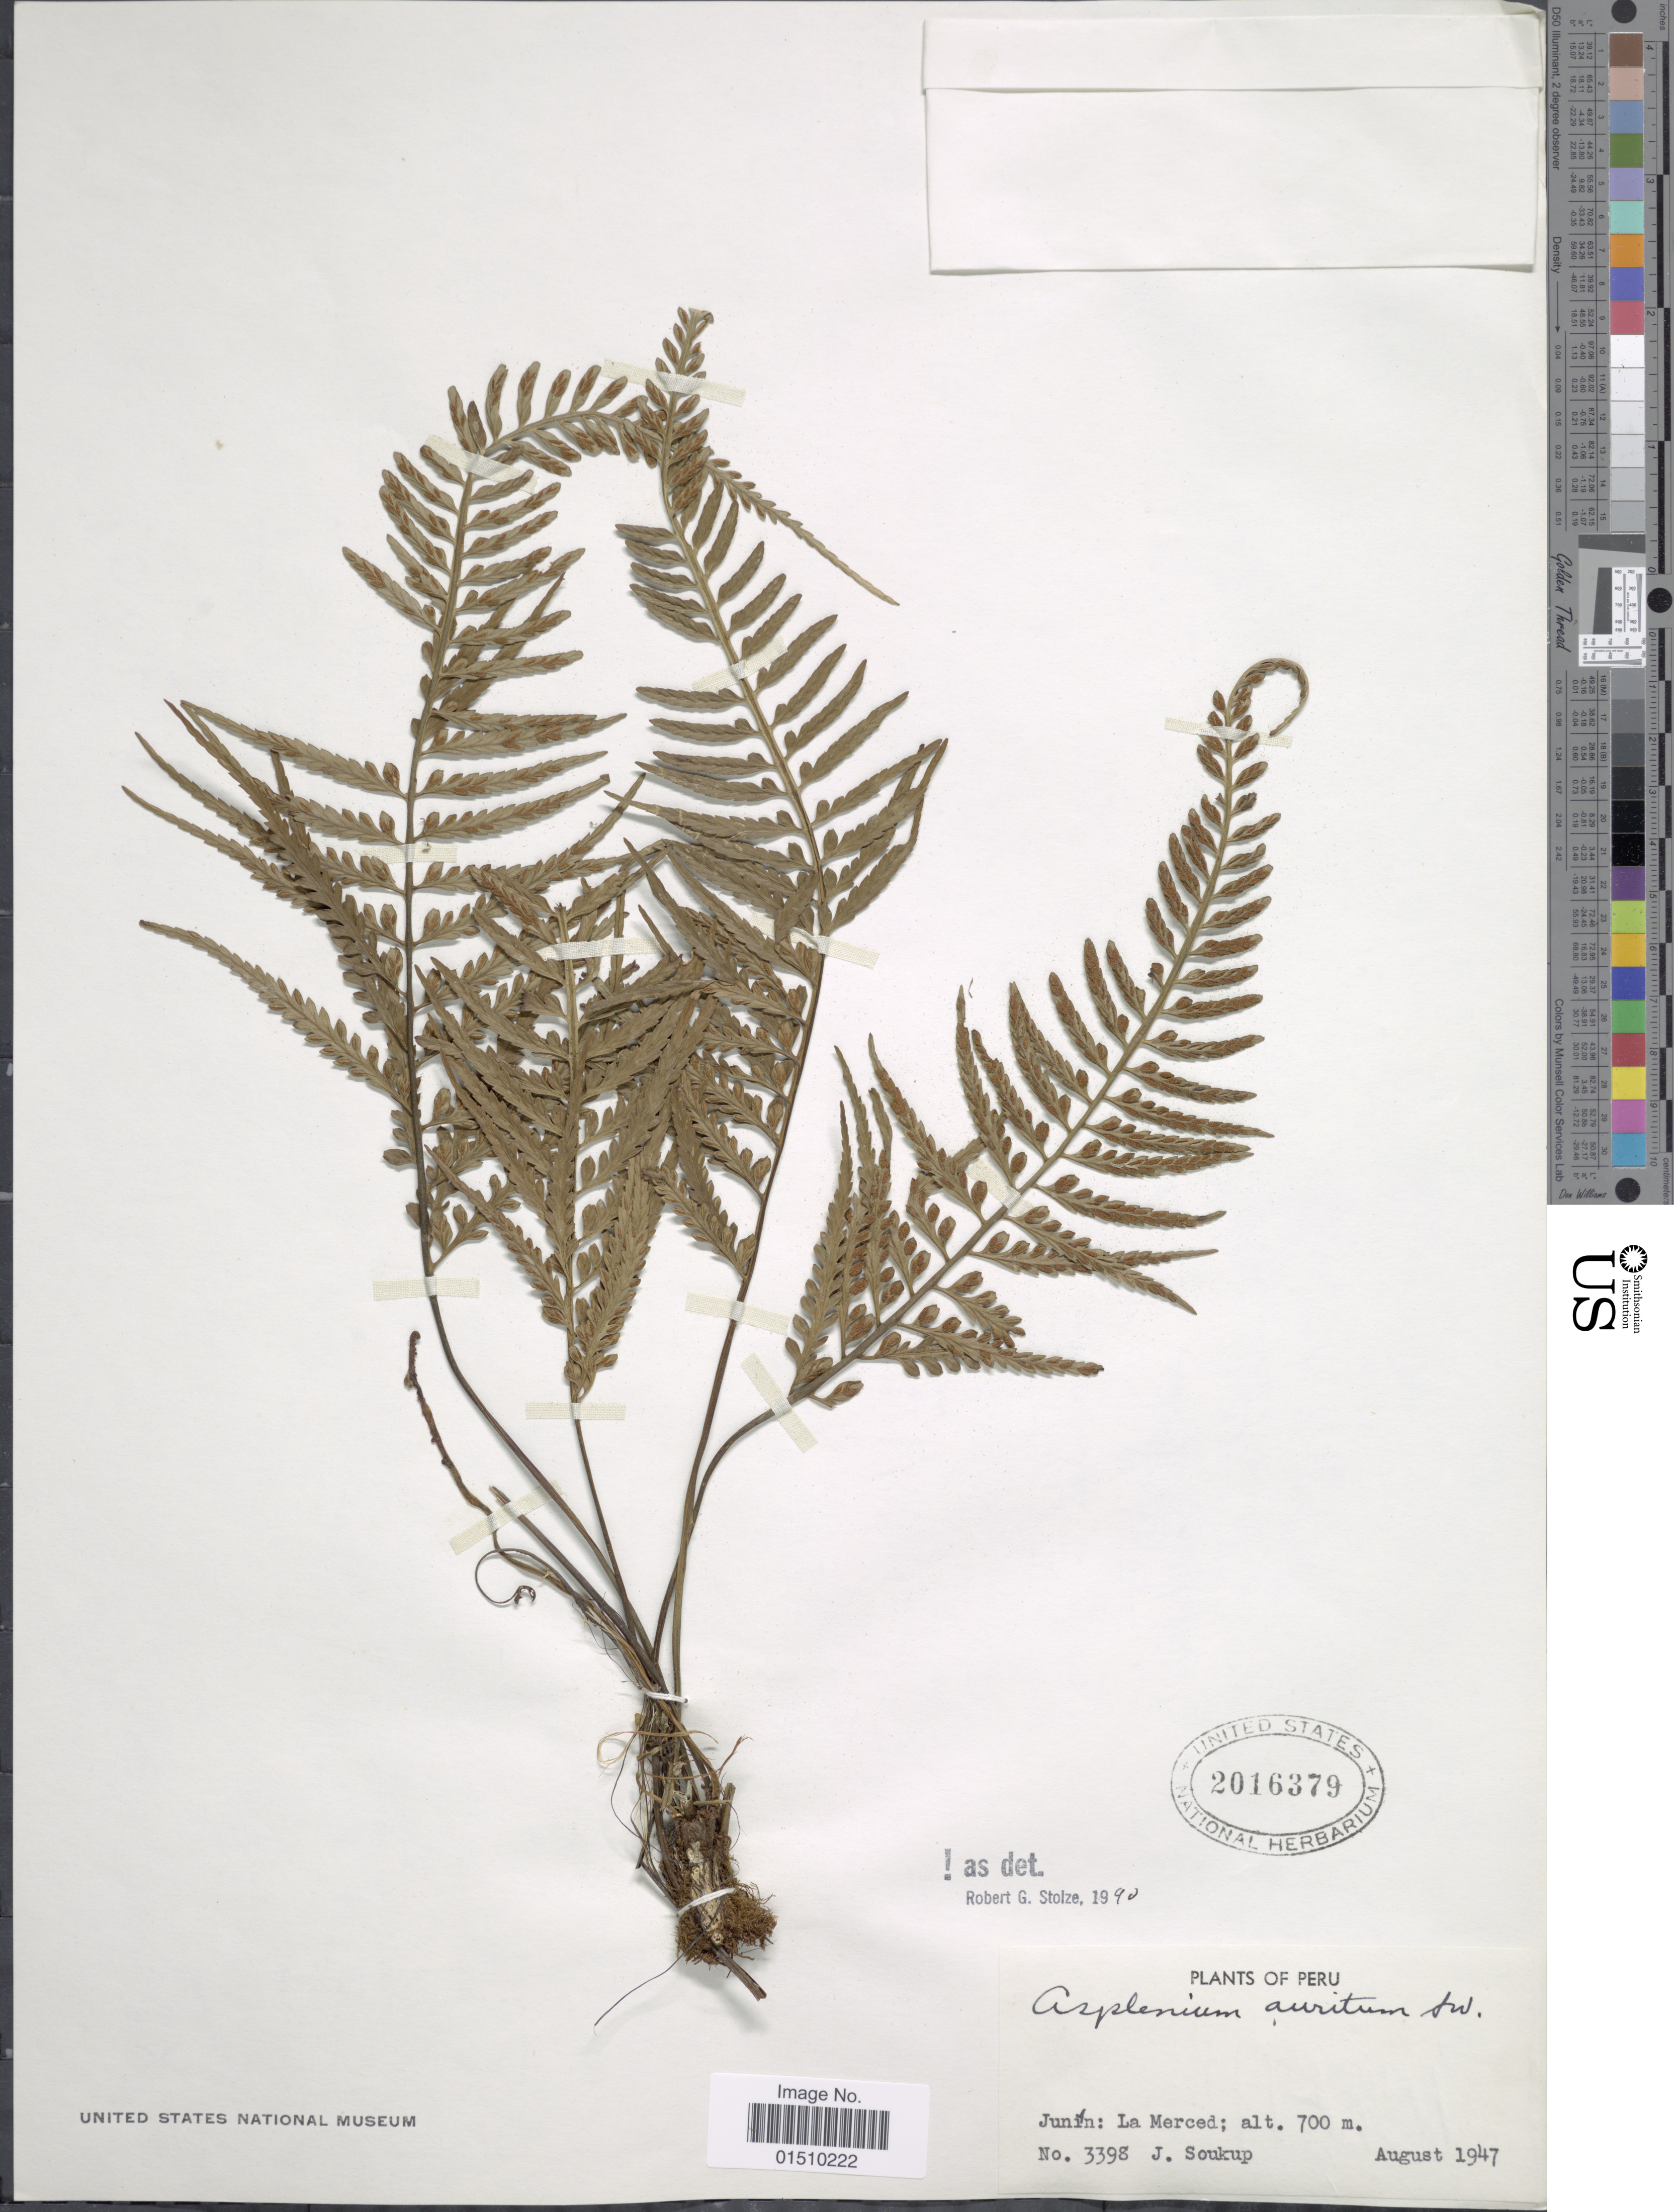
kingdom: Plantae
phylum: Tracheophyta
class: Polypodiopsida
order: Polypodiales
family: Aspleniaceae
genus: Asplenium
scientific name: Asplenium auritum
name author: Sw.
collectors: J. Soukup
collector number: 3398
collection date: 1947-08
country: Peru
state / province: Junín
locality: Peru, Junín: La Merced.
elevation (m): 700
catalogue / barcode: US 2016379